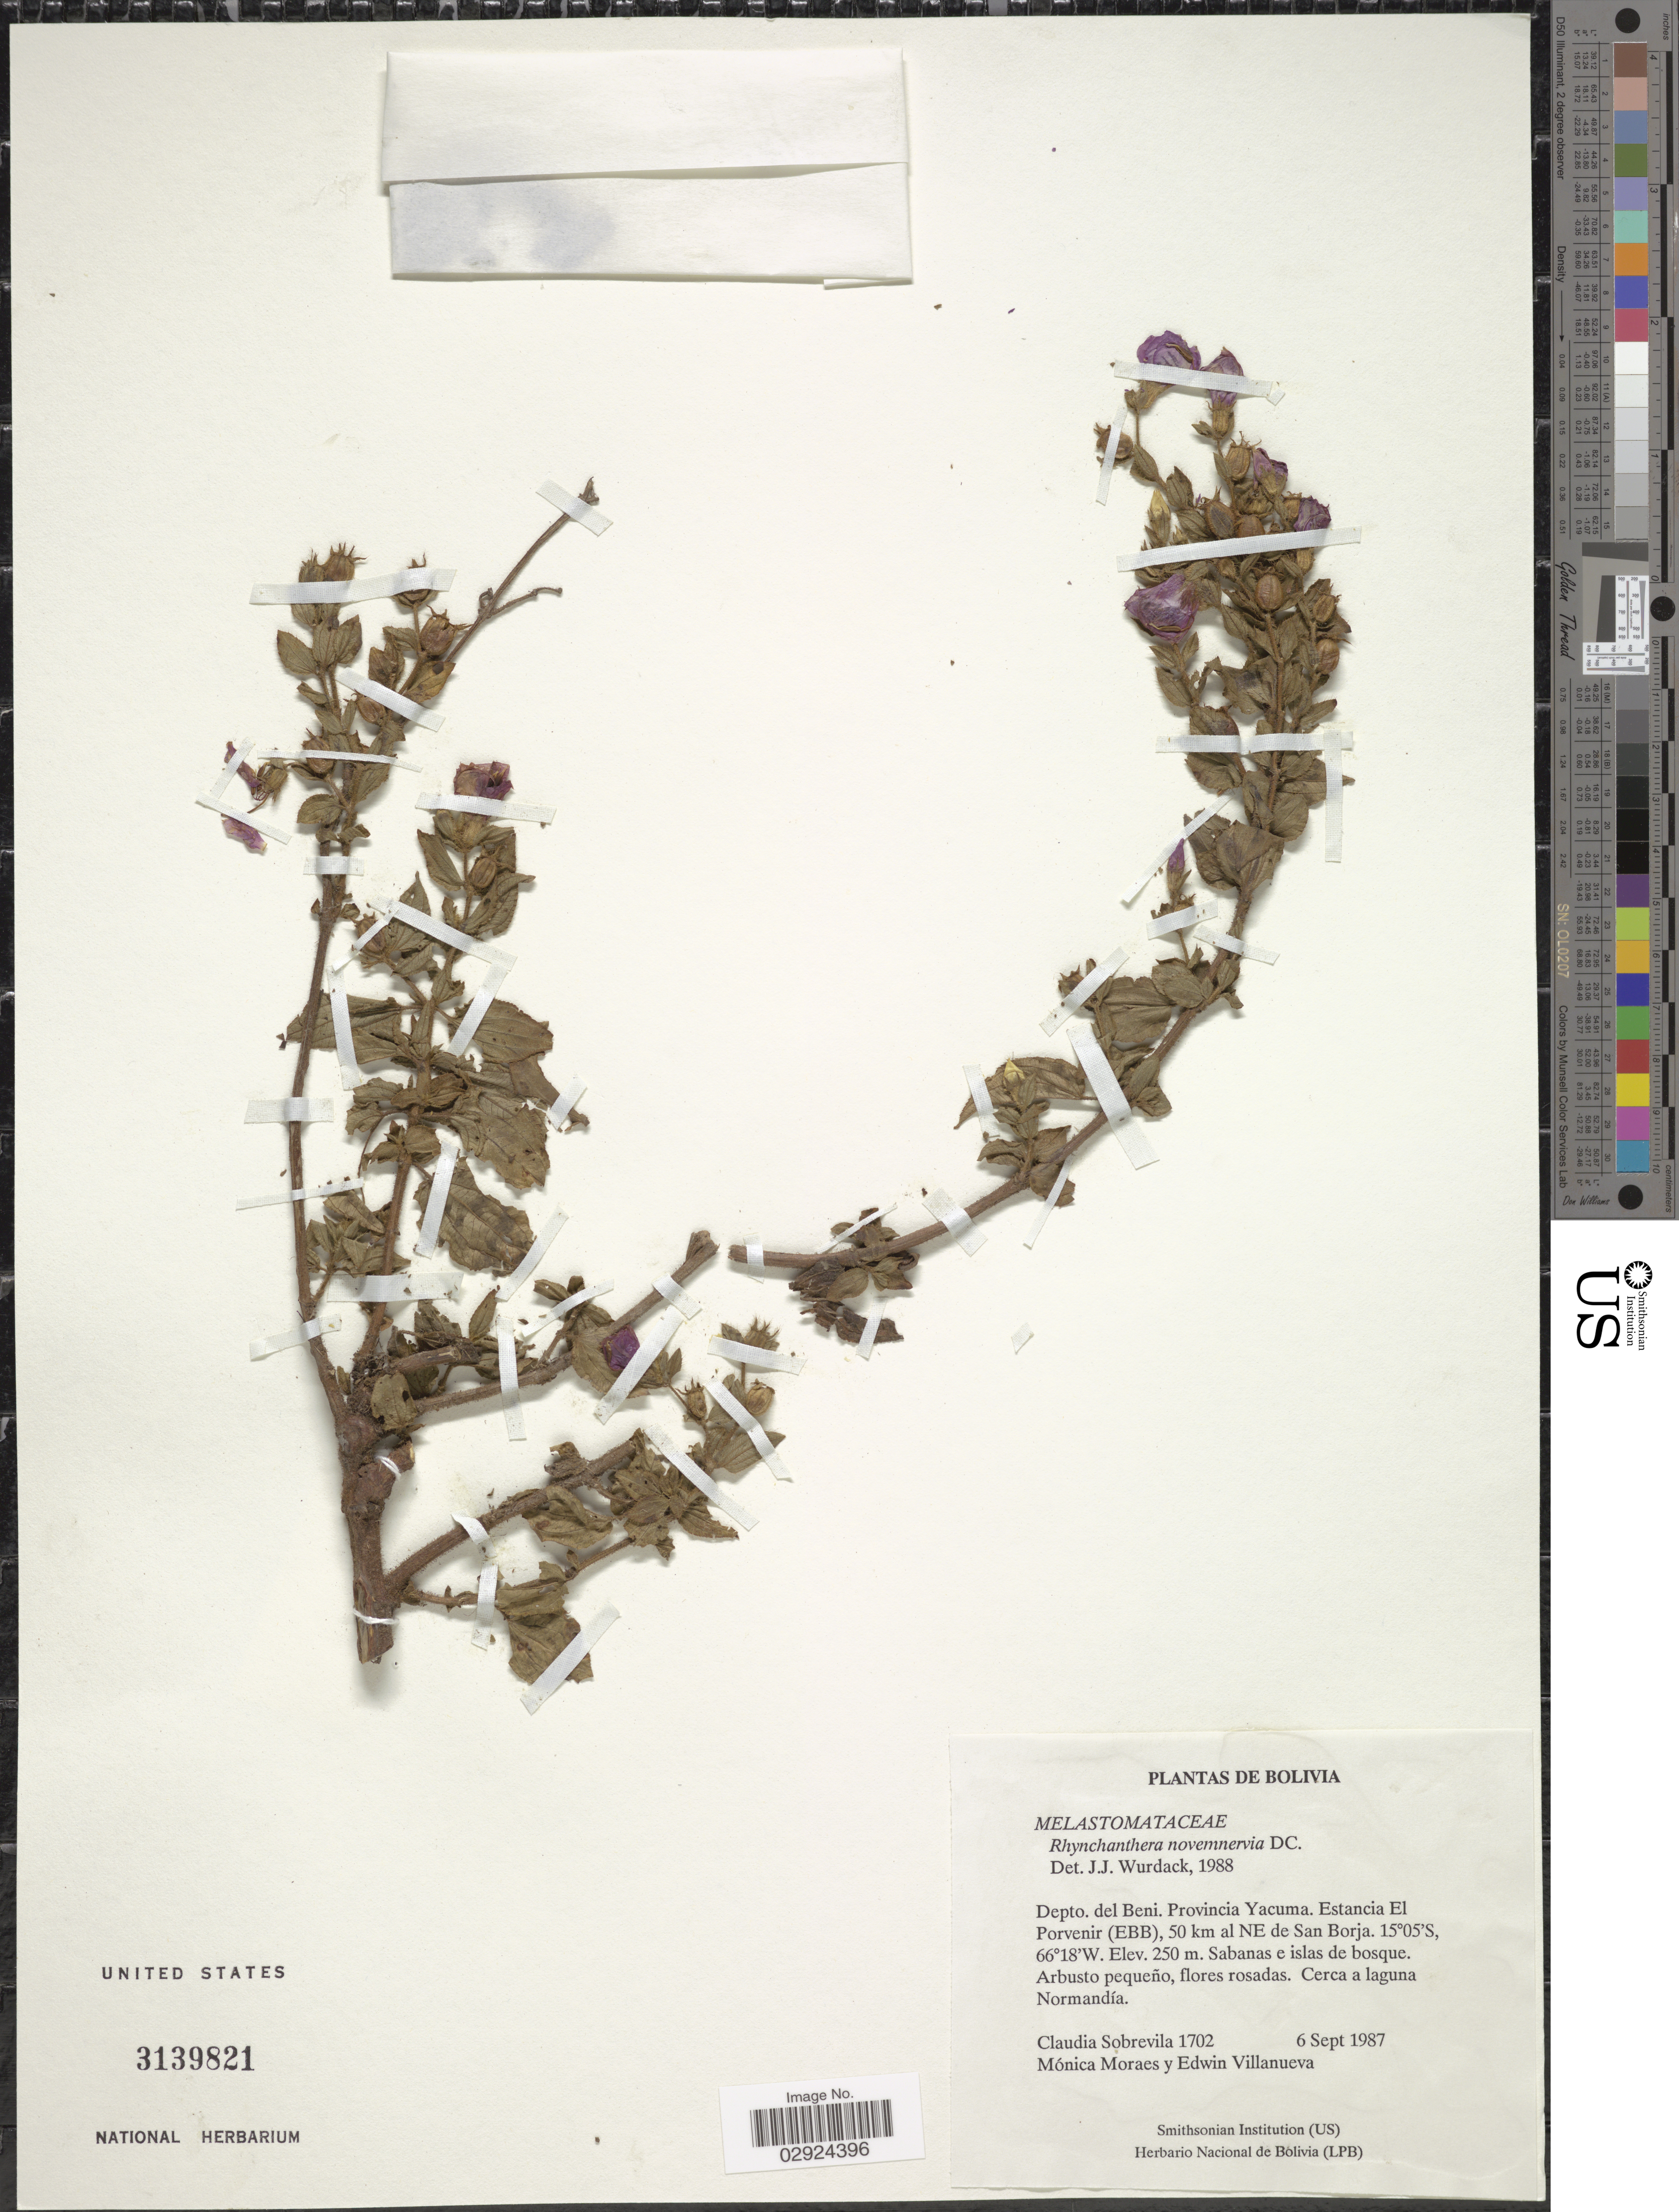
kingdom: Plantae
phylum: Tracheophyta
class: Magnoliopsida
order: Myrtales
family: Melastomataceae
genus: Rhynchanthera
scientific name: Rhynchanthera novemnervia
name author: DC.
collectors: C. Sobrevila, M. Moraes & E. Villanueva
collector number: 1702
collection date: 1987-09-06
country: Bolivia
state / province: Beni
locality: Depto. del Beni, Provincia Yacuma, Estancia El Porvenir (EBB), 50 km al NE de San Borja.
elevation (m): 250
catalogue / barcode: US 3139821